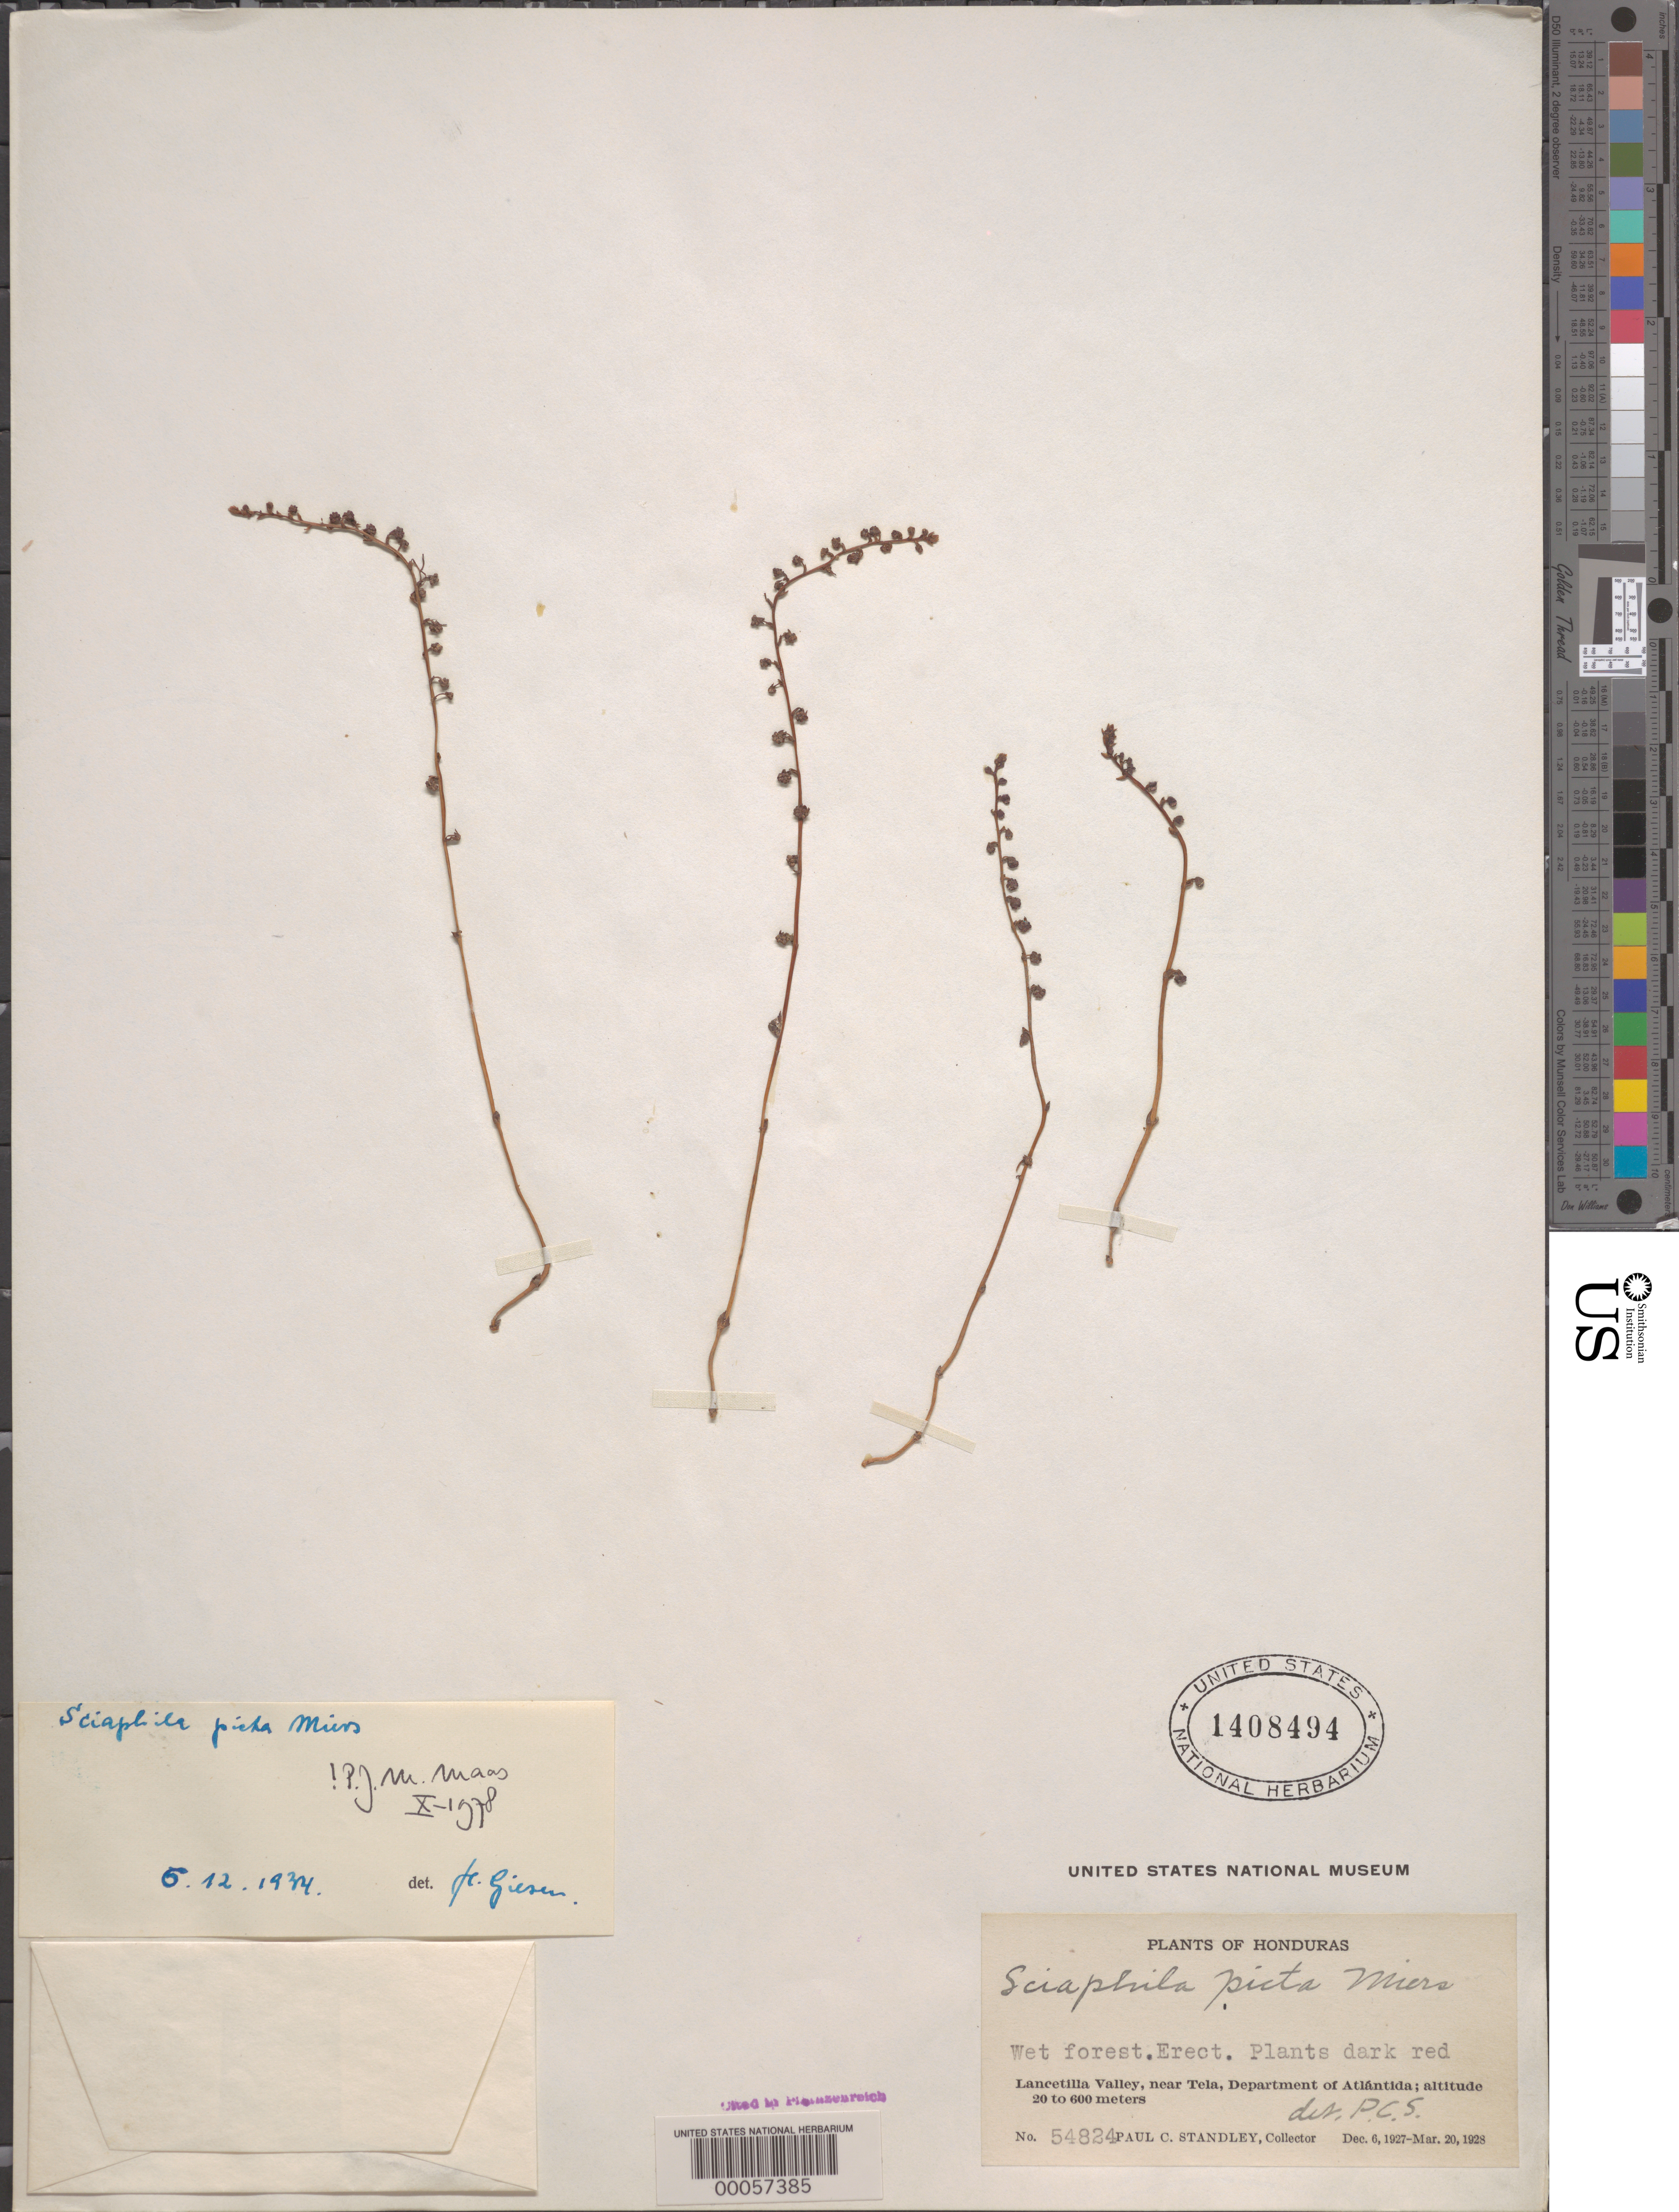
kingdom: Plantae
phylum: Tracheophyta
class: Liliopsida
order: Pandanales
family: Triuridaceae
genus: Sciaphila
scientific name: Sciaphila picta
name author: Miers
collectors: P. C. Standley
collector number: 54824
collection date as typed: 06 Dec 1927 to 20 Mar 1928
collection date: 1927-12-06/1928-03-20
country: Honduras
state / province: Atlántida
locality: Lancetilla Valley, near Tela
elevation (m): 20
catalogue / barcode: US 1408494